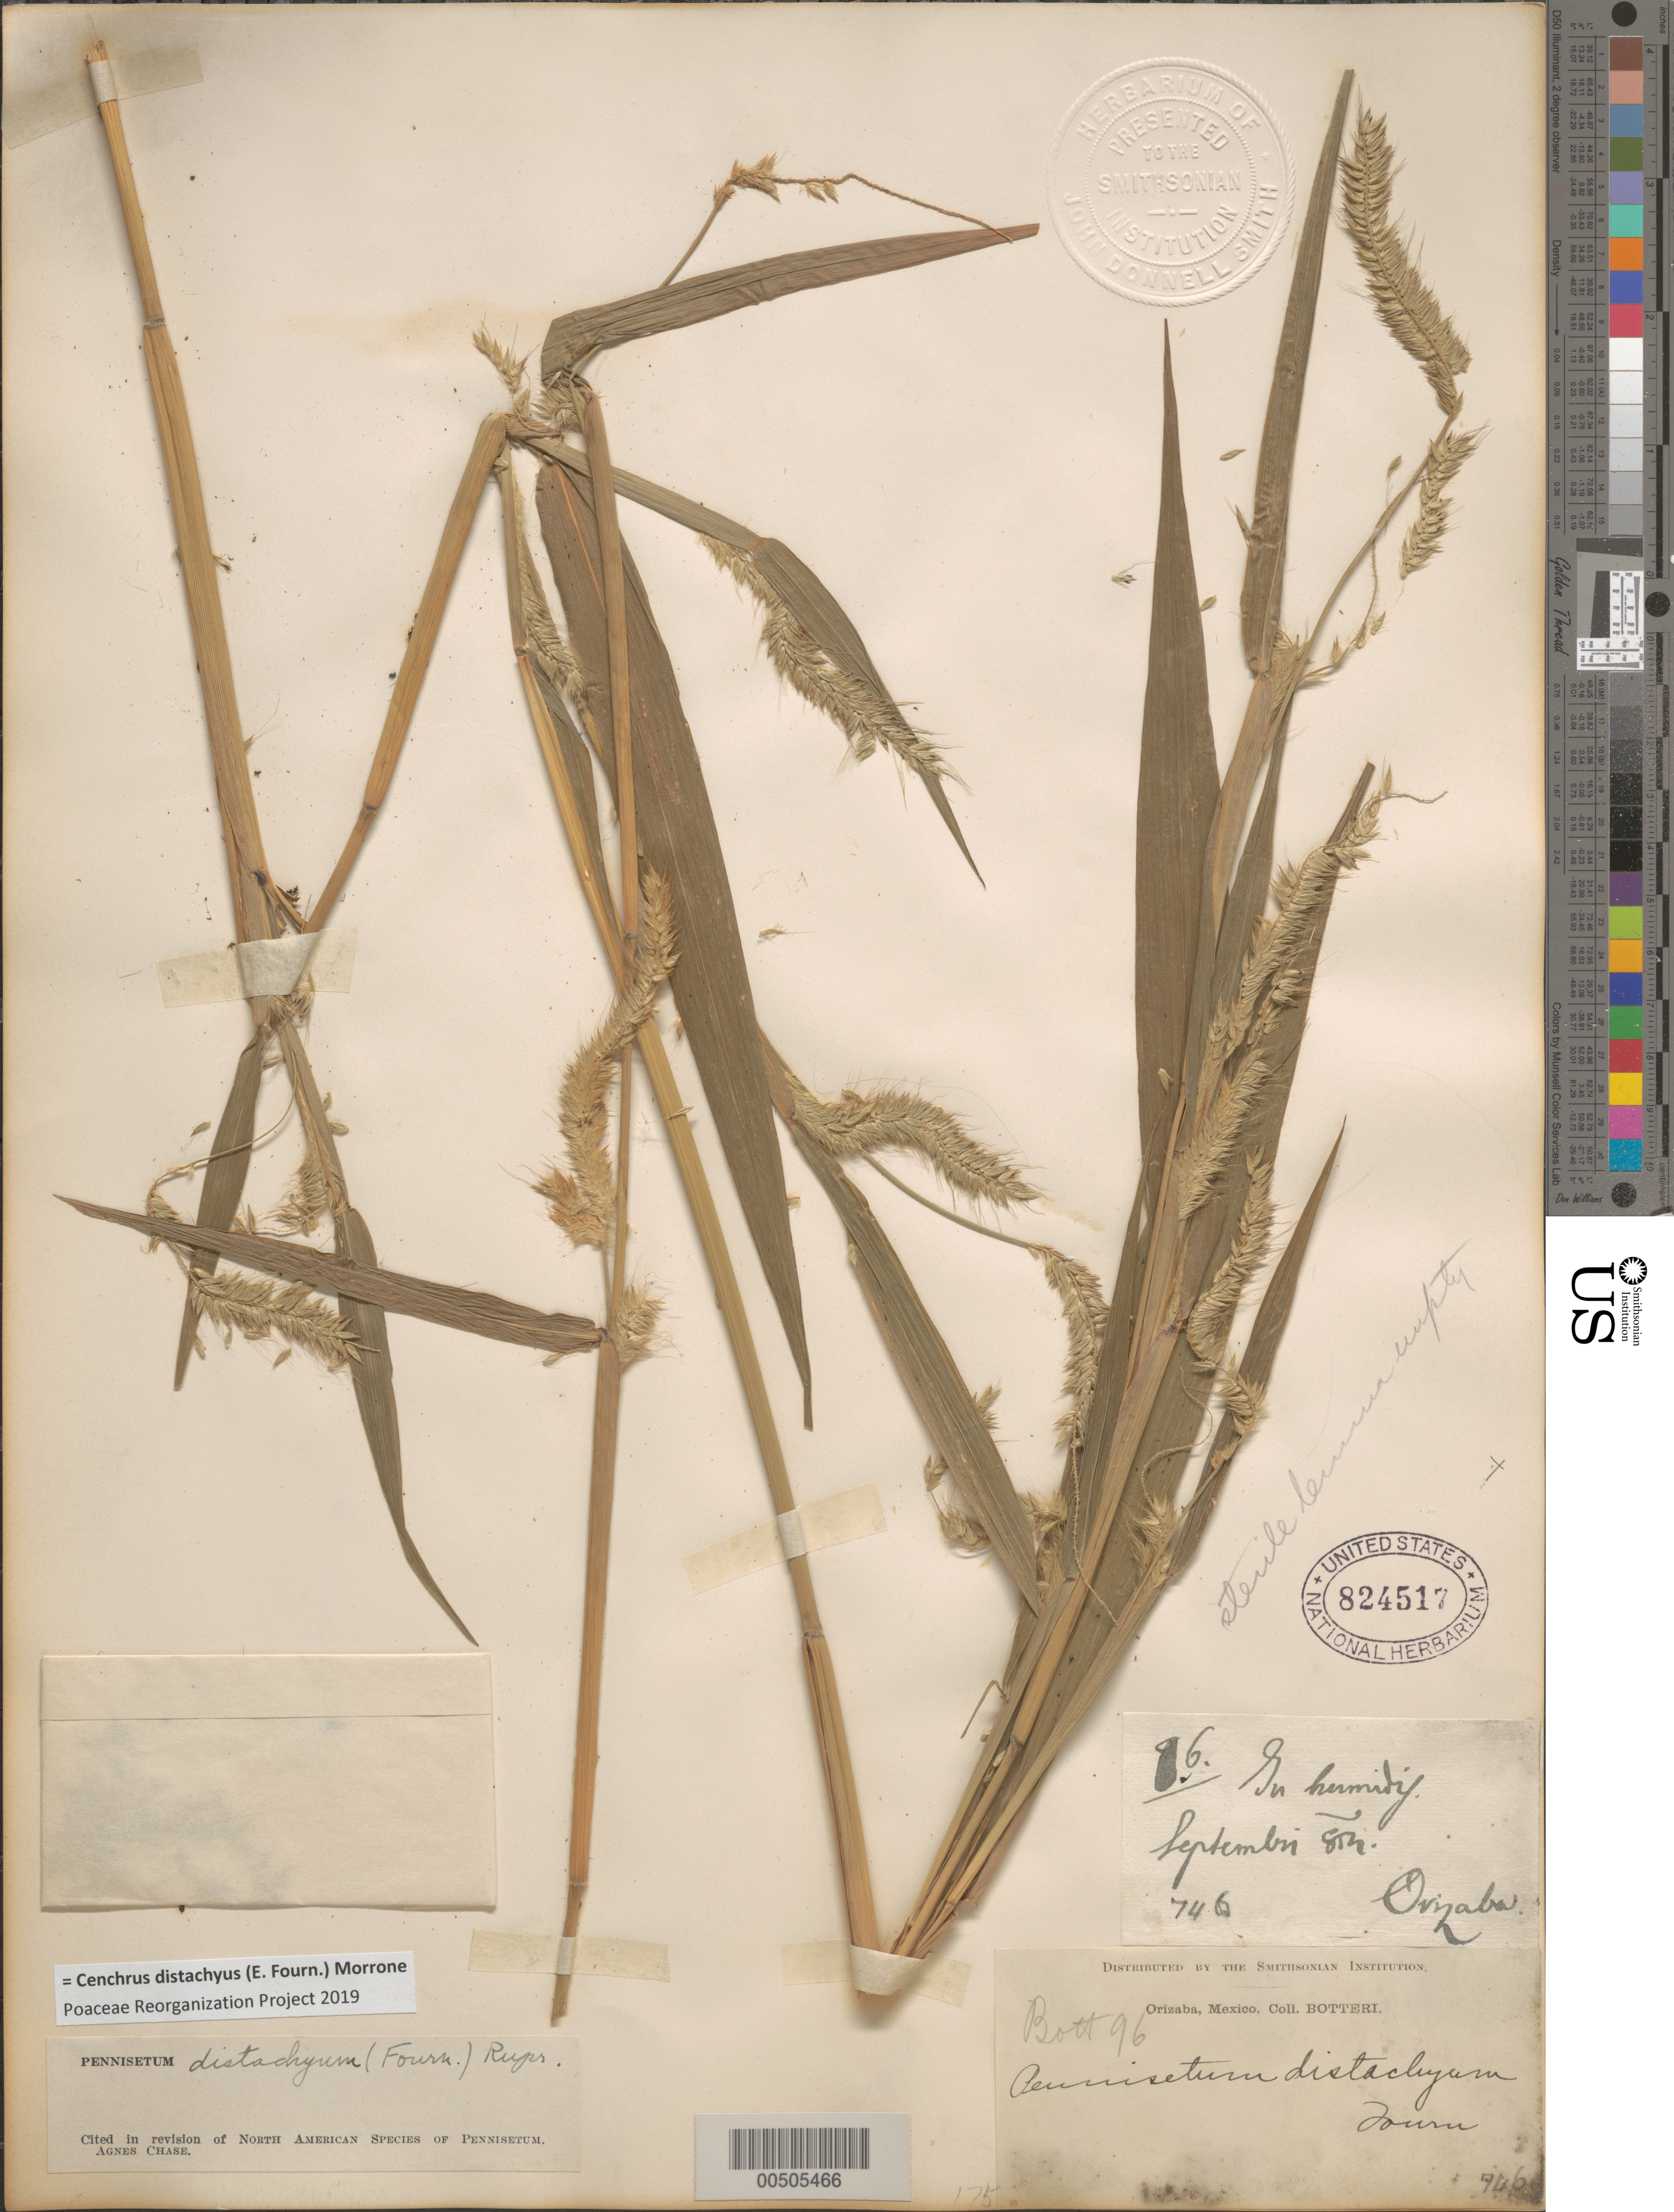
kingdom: Plantae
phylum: Tracheophyta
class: Liliopsida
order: Poales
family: Poaceae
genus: Cenchrus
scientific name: Cenchrus distachyus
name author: (E. Fourn.) Morrone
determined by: Poaceae Reorganization Project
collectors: -. Botteri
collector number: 96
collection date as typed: Sep 1954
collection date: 1954-09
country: Mexico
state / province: Veracruz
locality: Orizaba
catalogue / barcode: US 824517